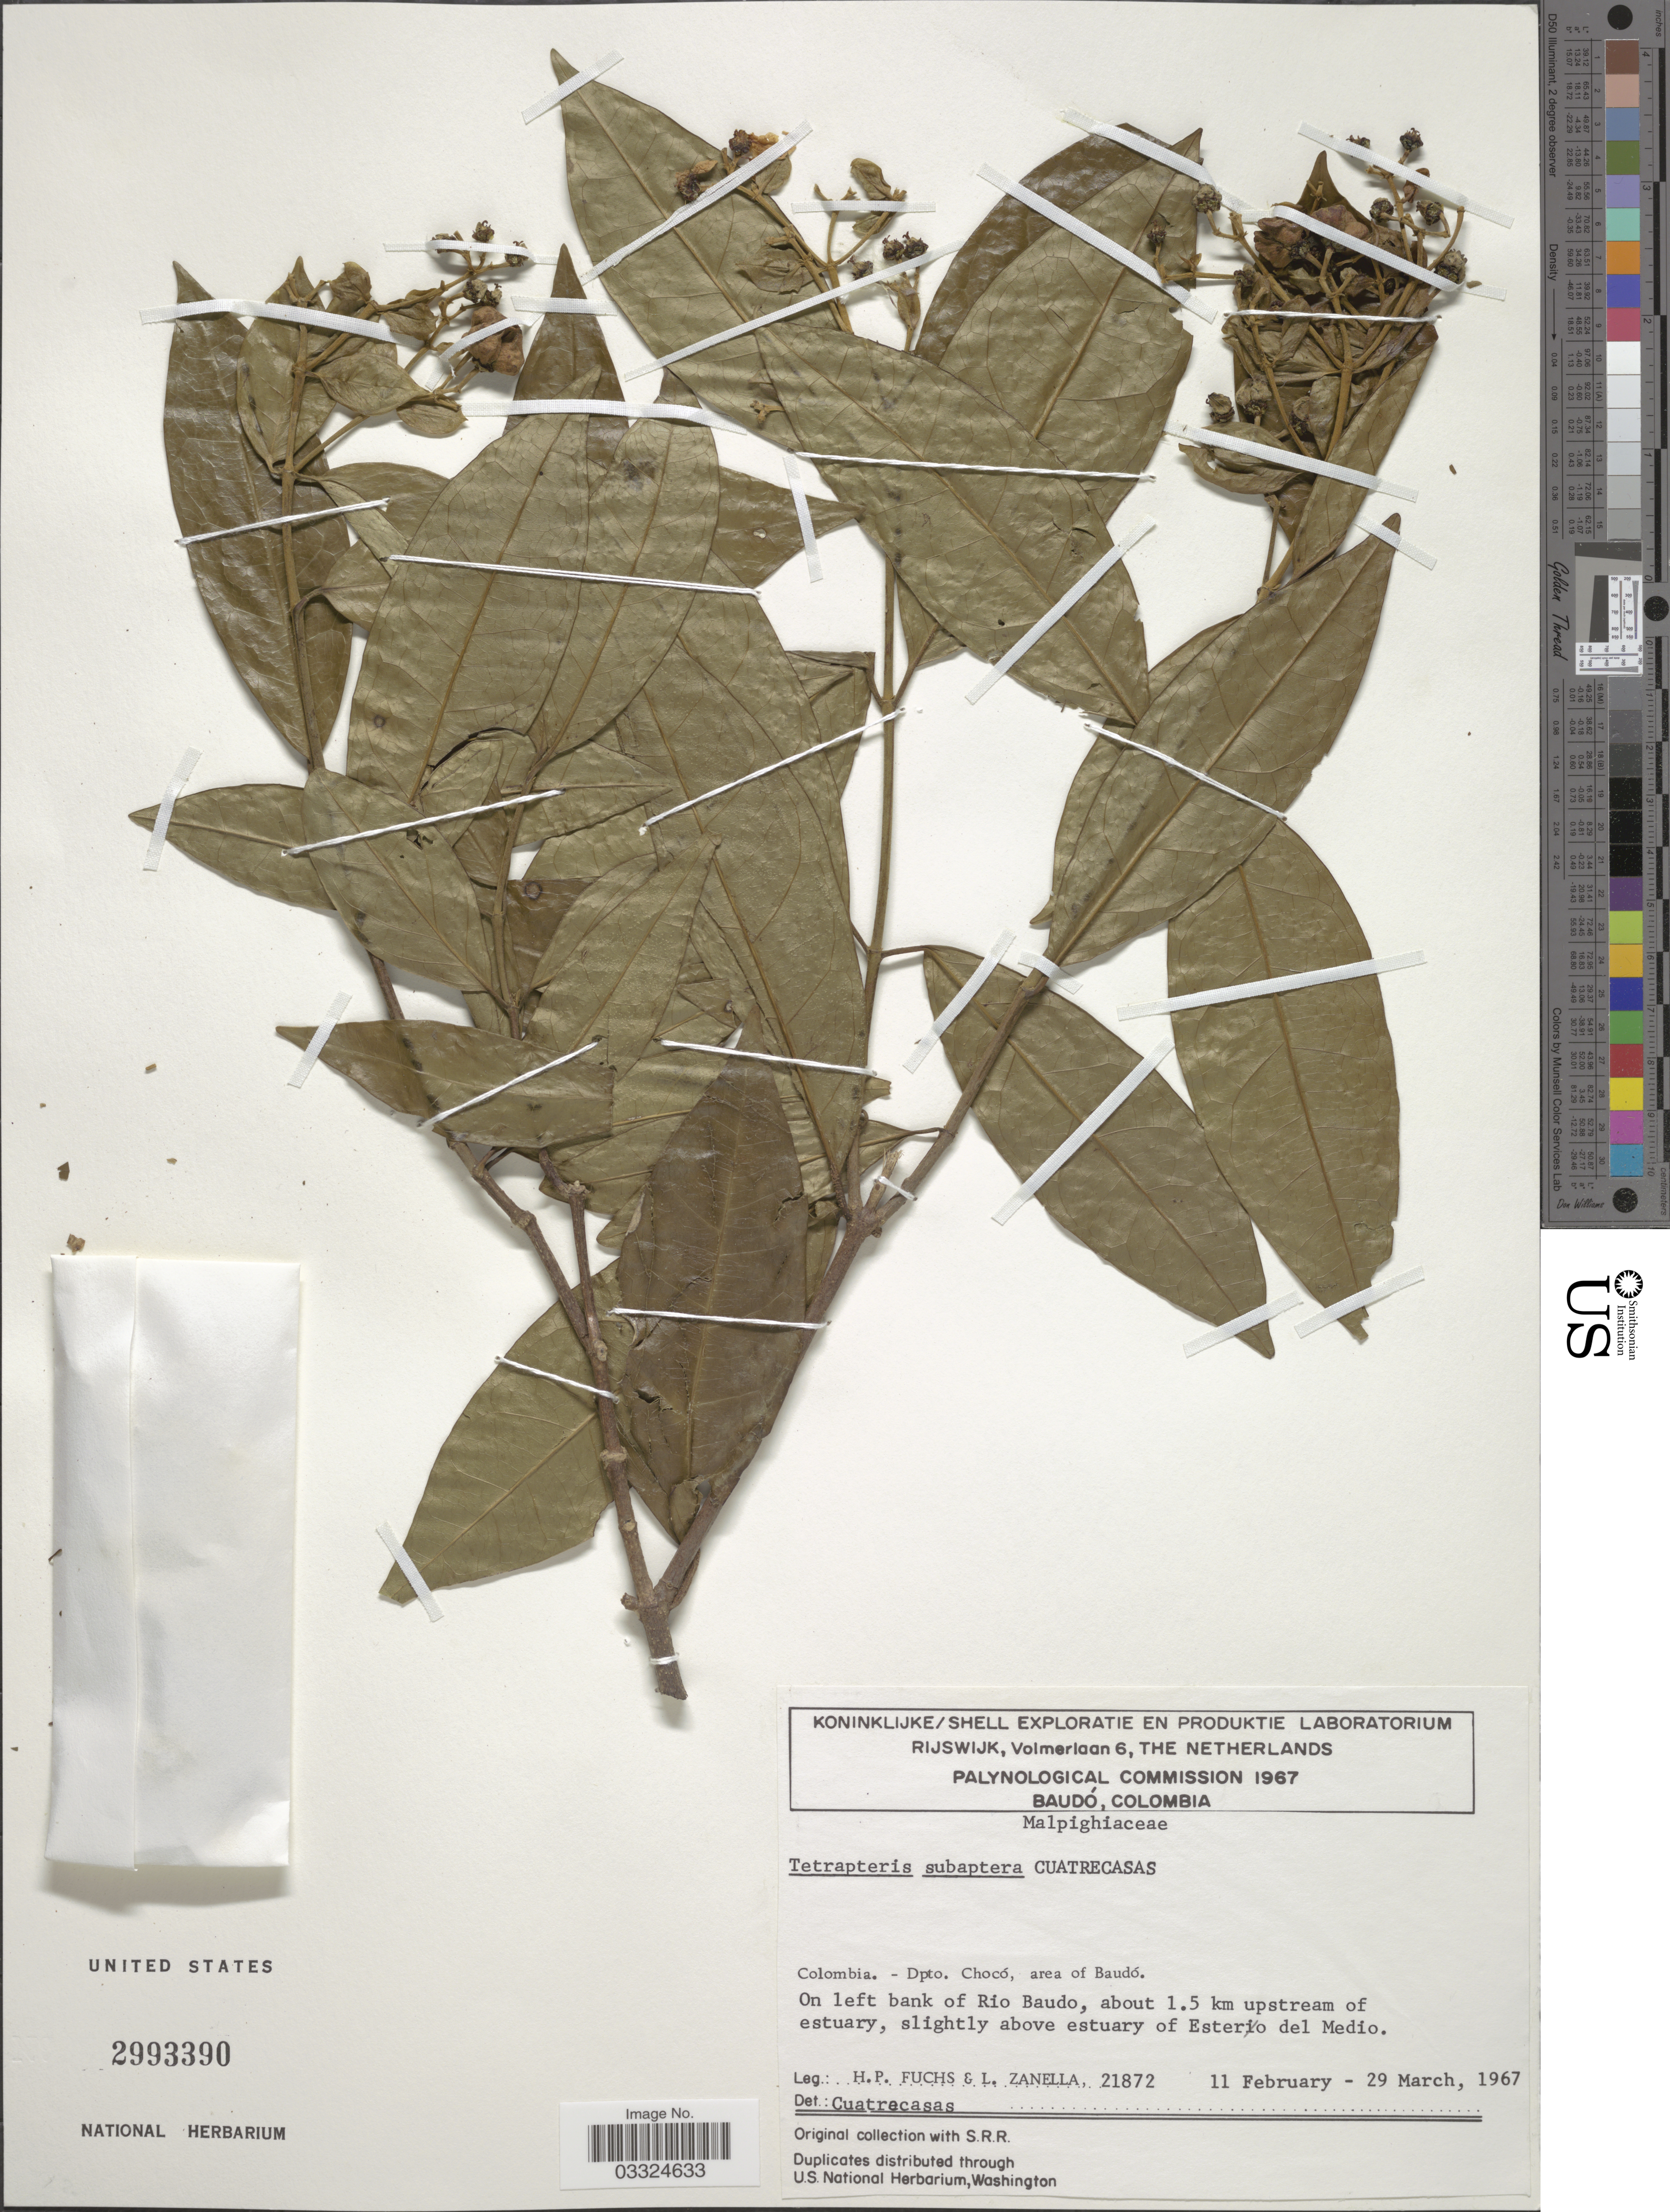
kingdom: Plantae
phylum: Tracheophyta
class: Magnoliopsida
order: Malpighiales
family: Malpighiaceae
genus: Tetrapterys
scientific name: Tetrapterys subaptera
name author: Cuatrec.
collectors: H. P. Fuchs & L. Zanella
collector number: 21872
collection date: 1967-02-11/1967-03-29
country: Colombia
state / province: Chocó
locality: Dpto. Chocó, area of Baudó. On left bank of Rio Baudo, about 1.5 km upstream of estuary, slightly above estuary of Estero del Medio.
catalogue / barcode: US 2993390